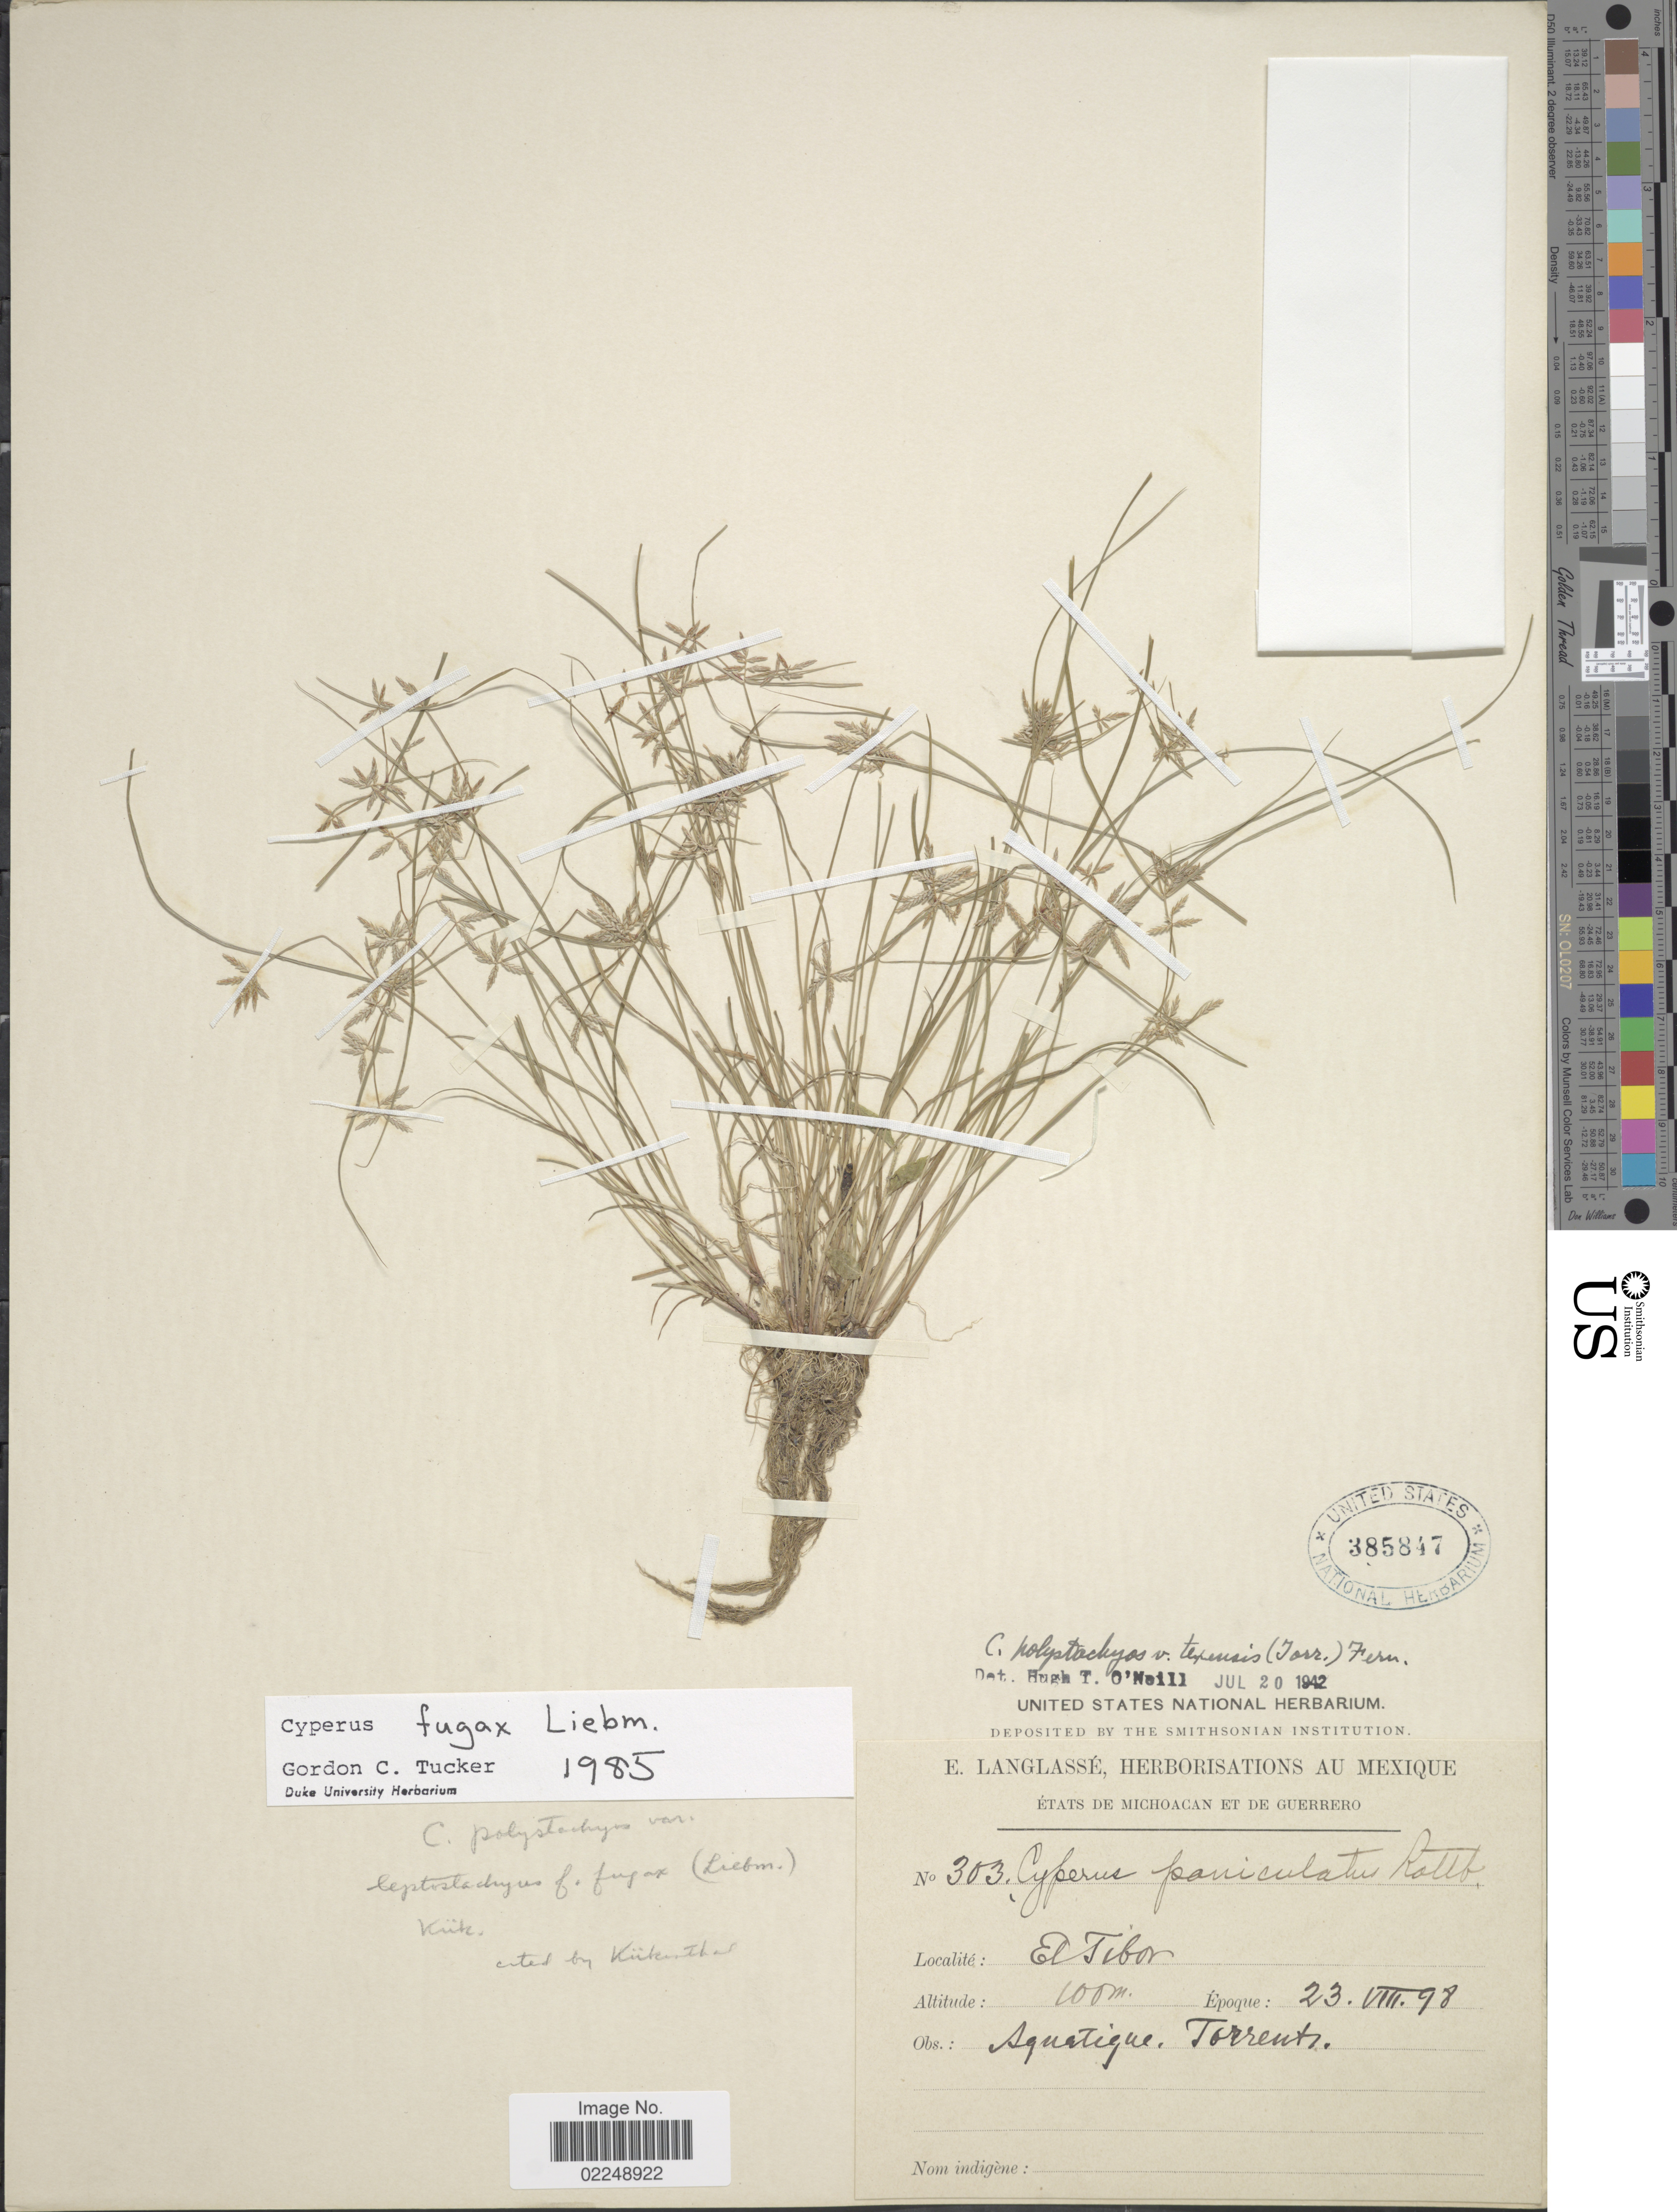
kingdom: Plantae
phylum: Tracheophyta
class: Liliopsida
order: Poales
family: Cyperaceae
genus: Cyperus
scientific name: Cyperus fugax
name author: Liebm.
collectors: E. Langlassé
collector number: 303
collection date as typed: Transcribed d/m/y: 23/8/98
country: Mexico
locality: El Tibor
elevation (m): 100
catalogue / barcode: US 385847